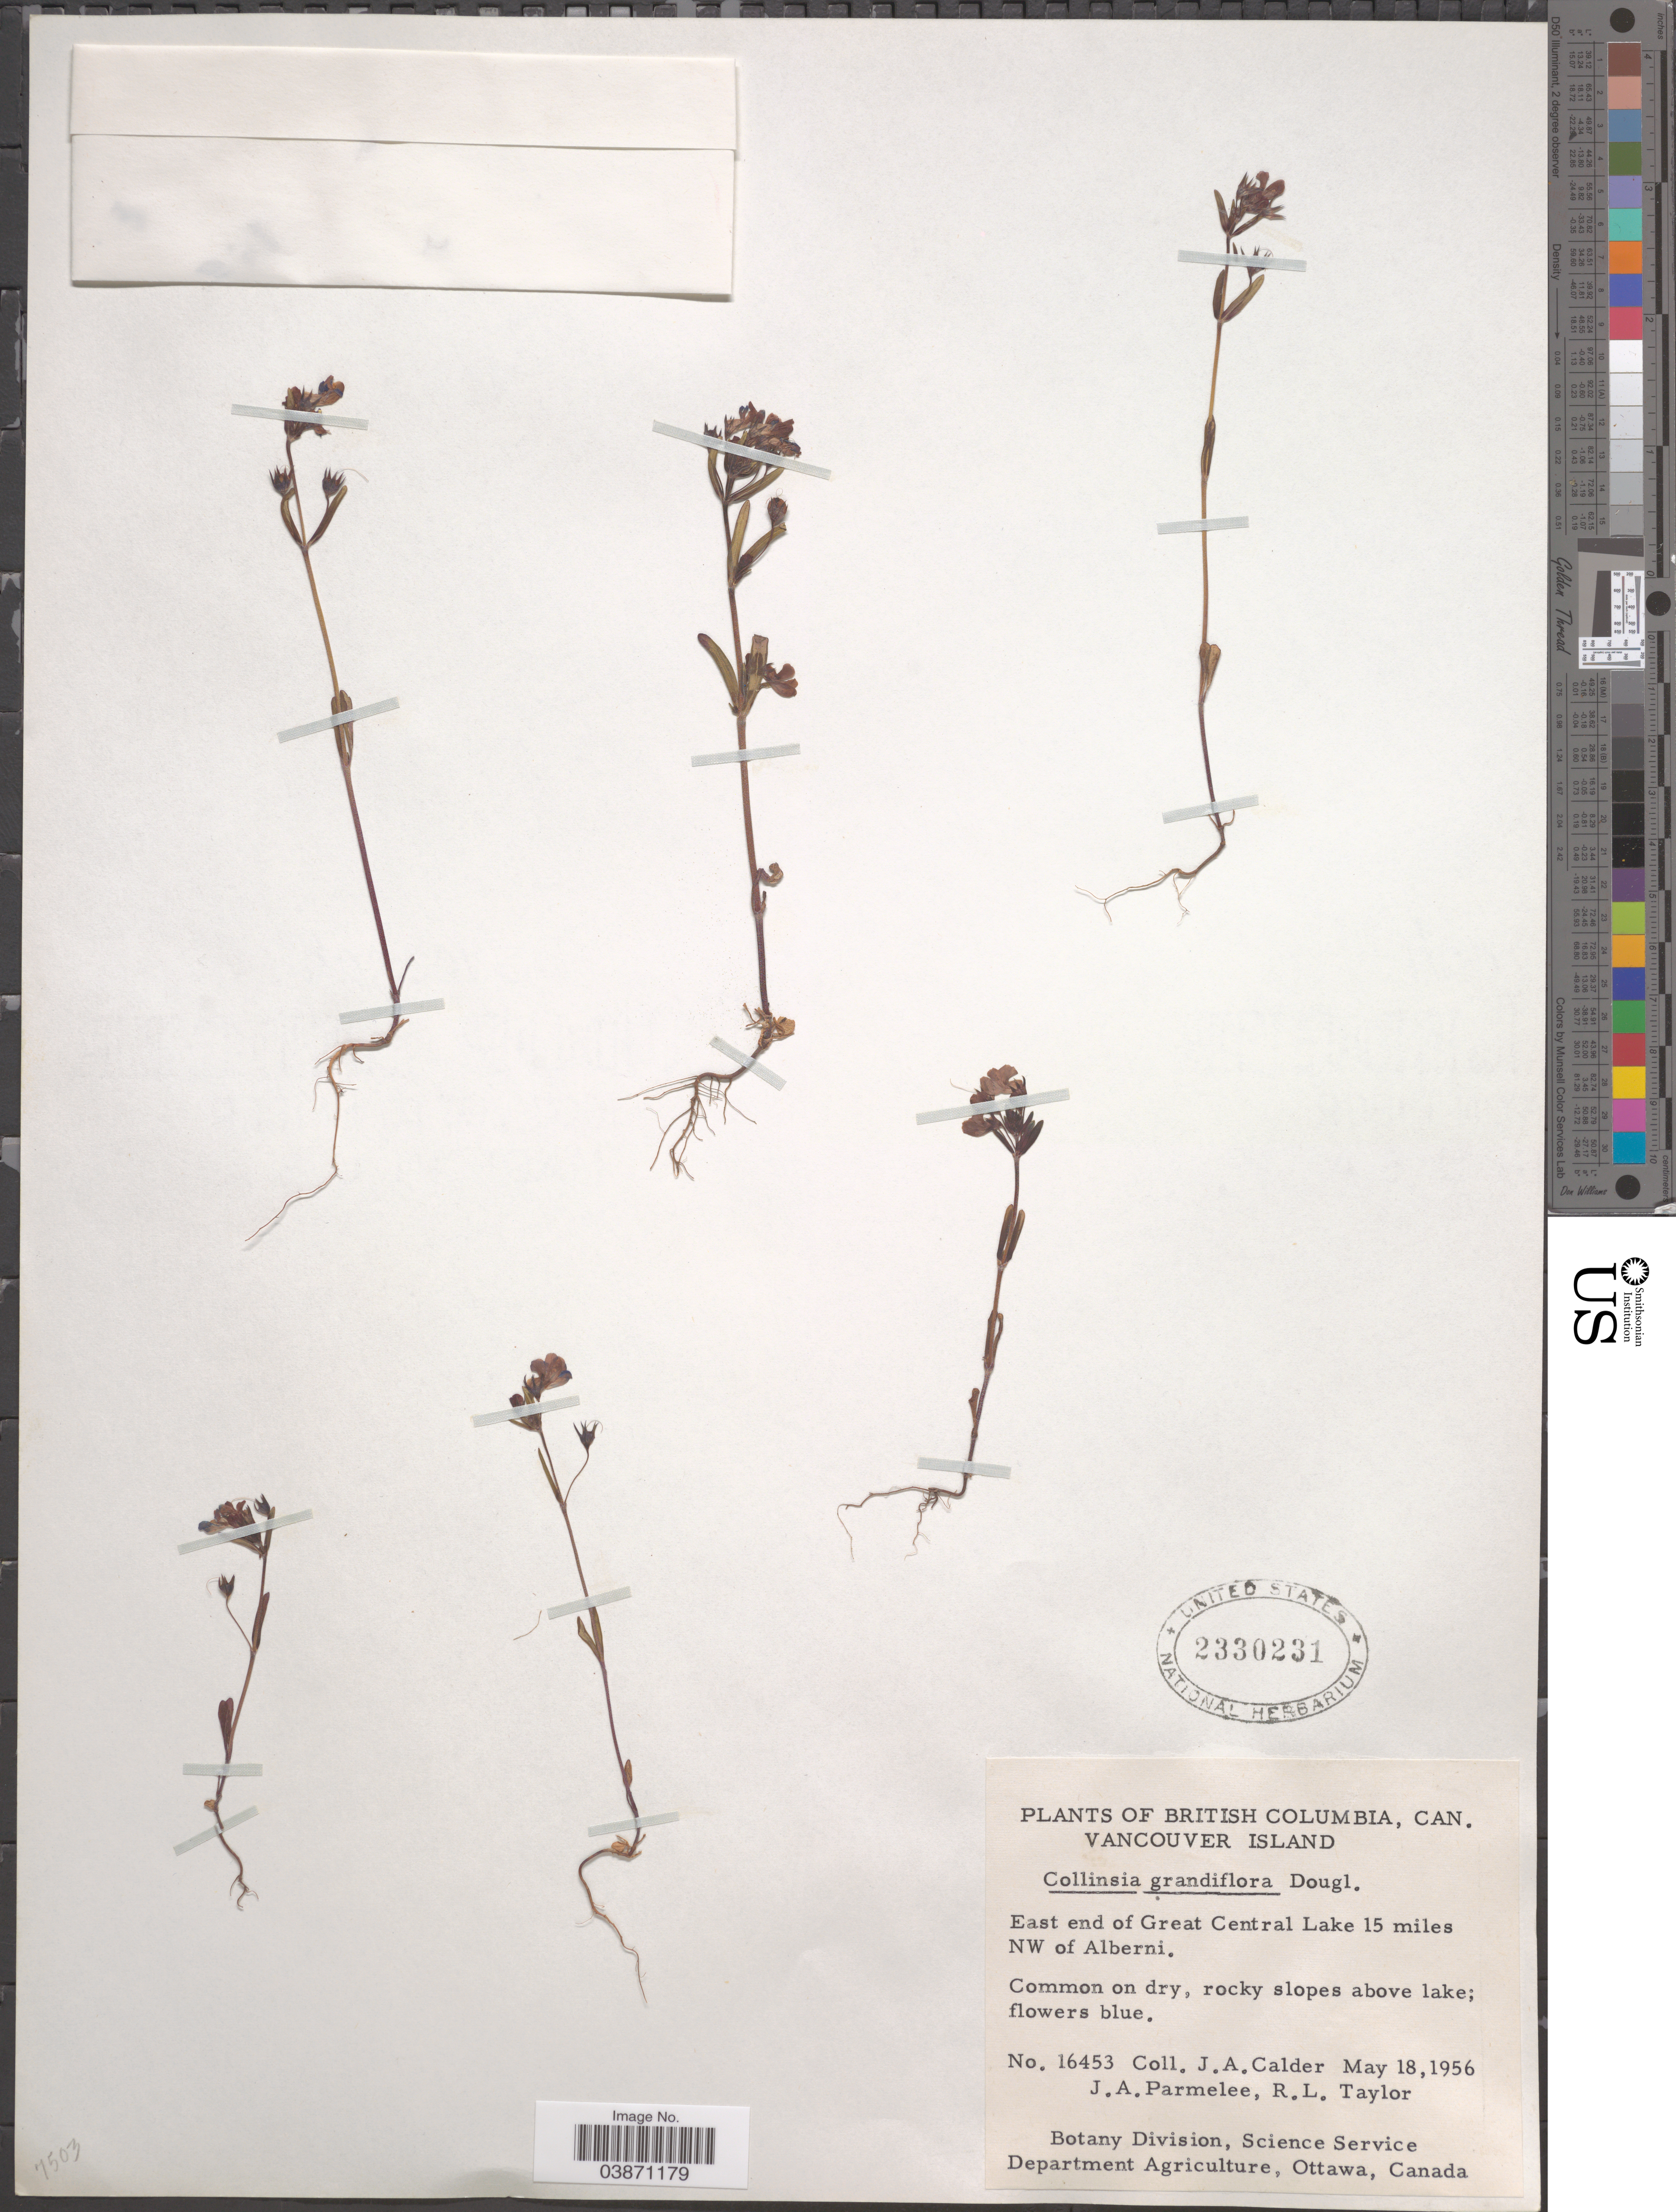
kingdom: Plantae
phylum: Tracheophyta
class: Magnoliopsida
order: Lamiales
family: Plantaginaceae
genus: Collinsia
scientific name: Collinsia grandiflora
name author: Lindl.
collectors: J. A. Calder, J. A. Parmelee & R. Taylor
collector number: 16453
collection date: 1956-05-18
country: Canada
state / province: British Columbia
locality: Vancouver Island. East end of Great Central Lake 15 miles NW of Alberni. Rocky slopes above lake.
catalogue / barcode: US 2330231